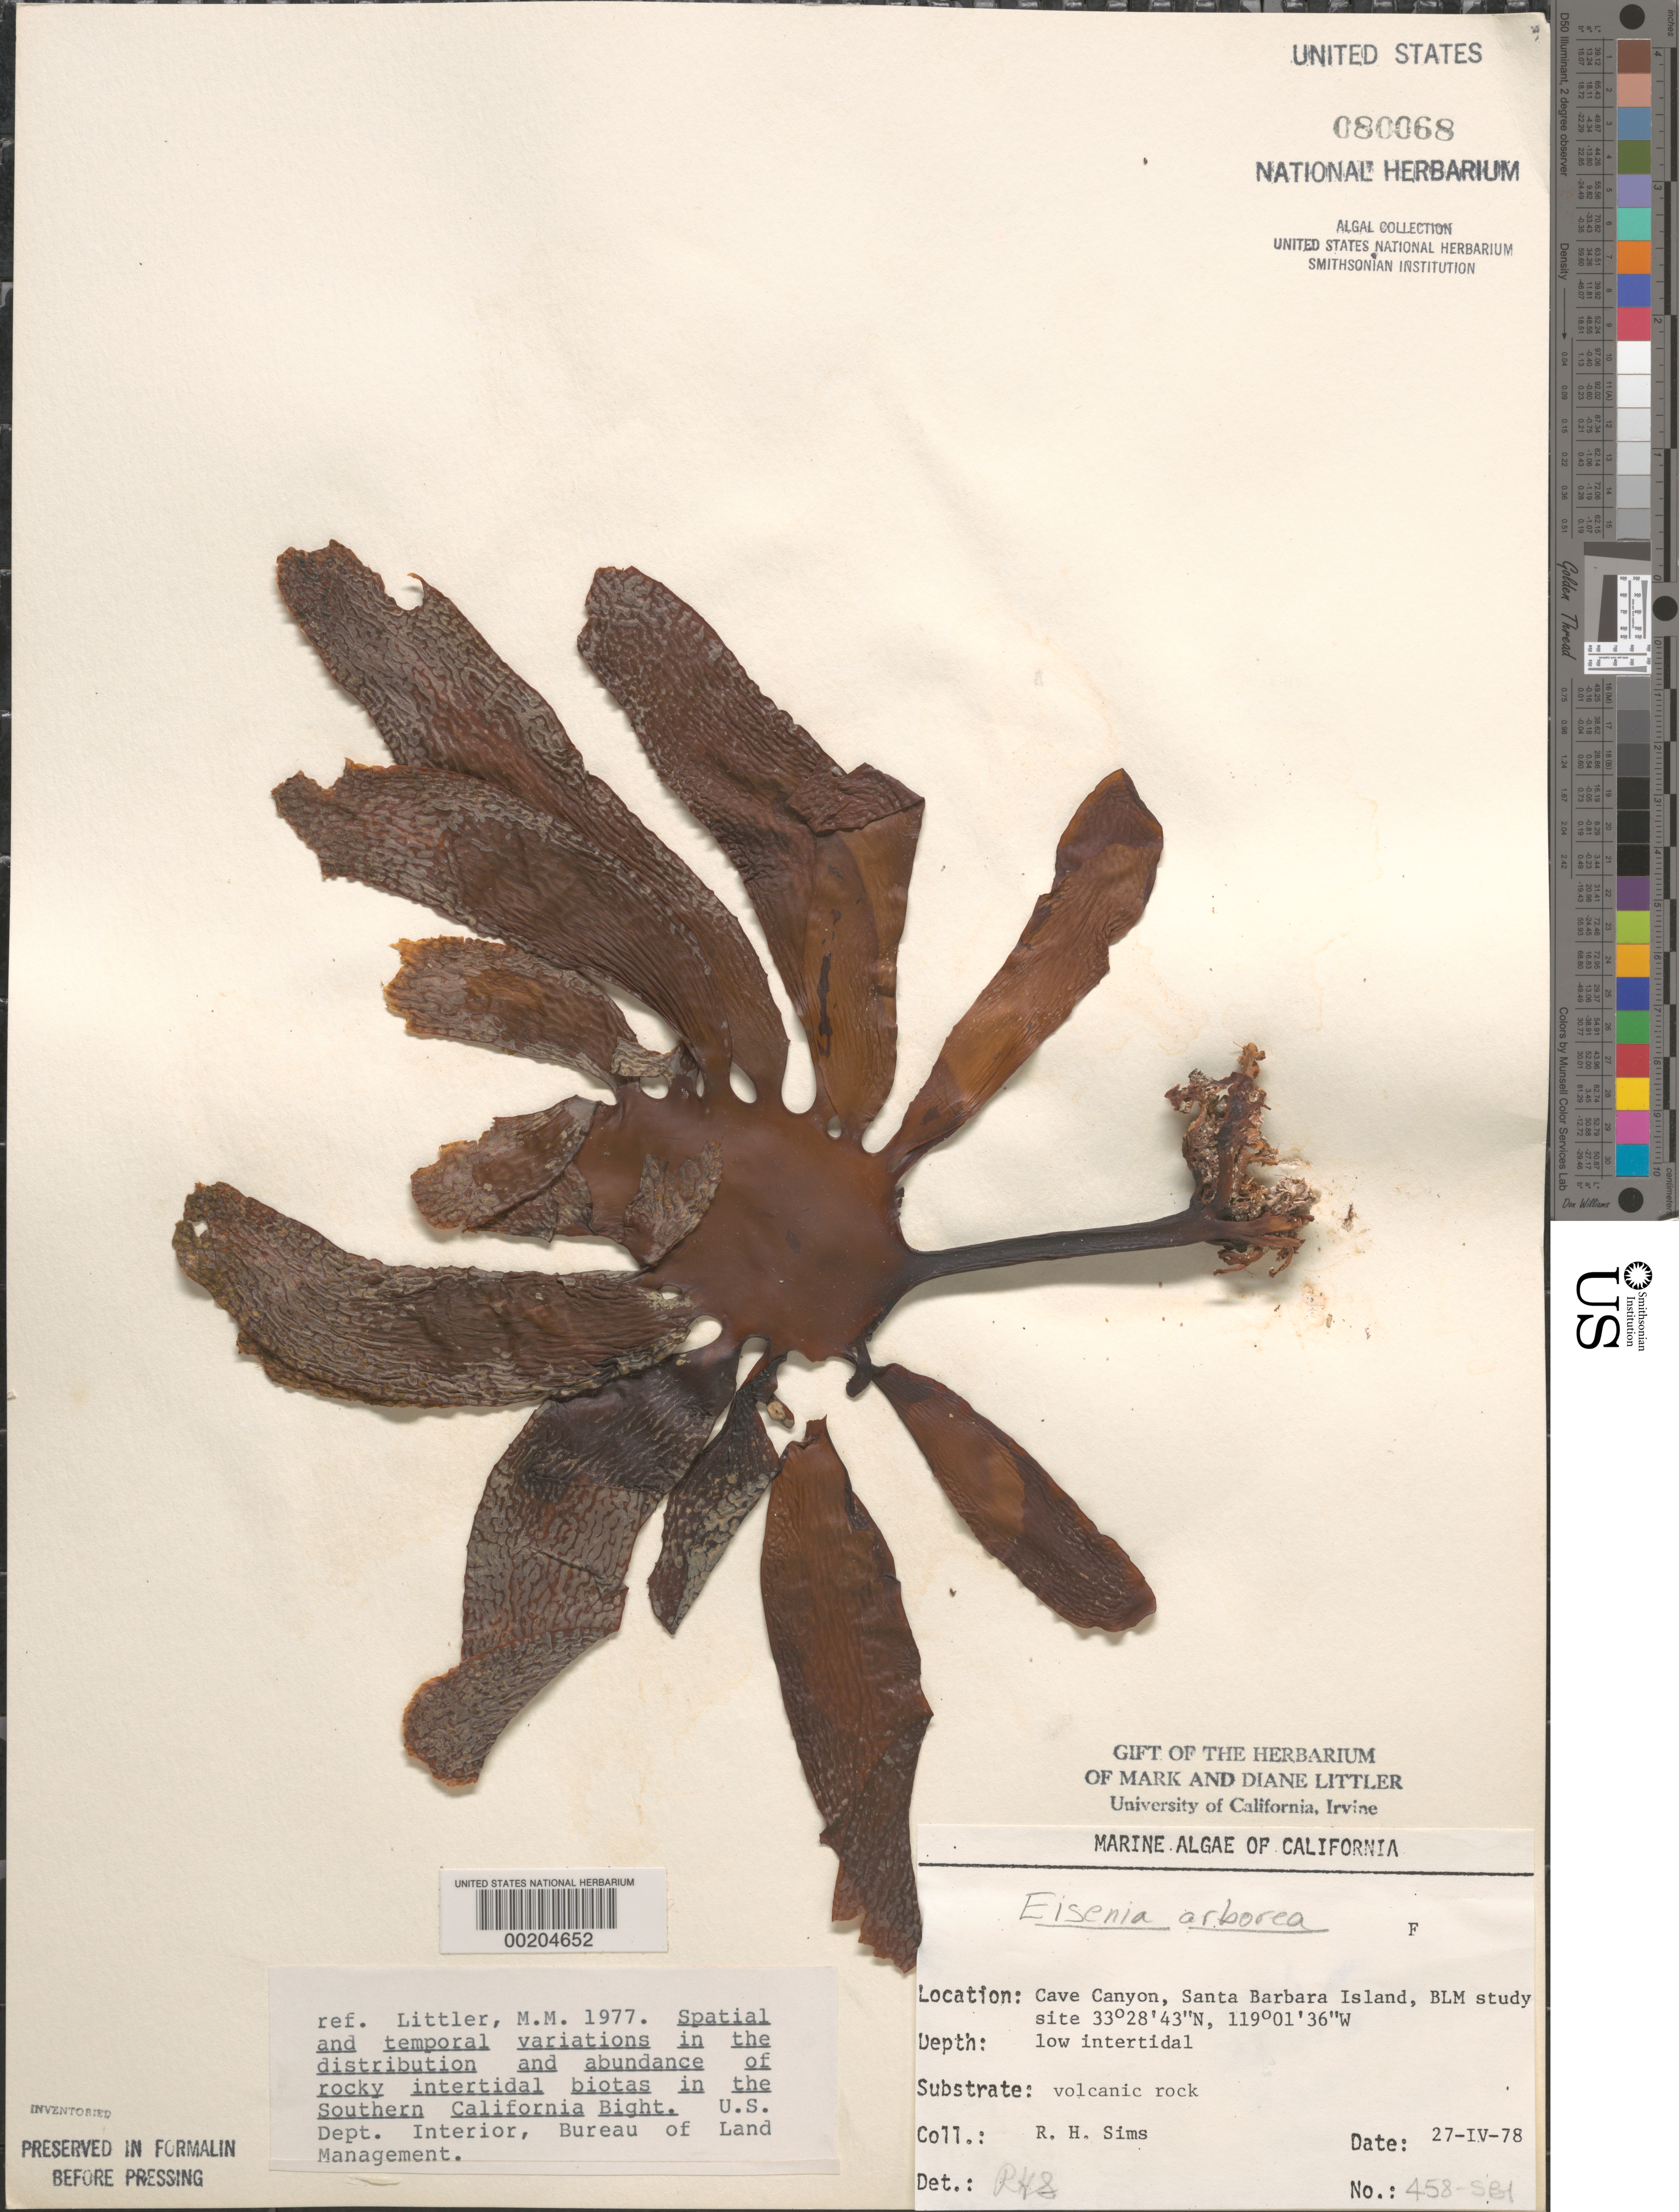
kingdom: Chromista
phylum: Ochrophyta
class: Phaeophyceae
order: Laminariales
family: Lessoniaceae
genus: Eisenia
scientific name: Eisenia arborea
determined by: Sims, Robert H.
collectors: R. H. Sims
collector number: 458-sbi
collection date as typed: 27 Apr 1978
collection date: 1978-04-27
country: United States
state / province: California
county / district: Santa Barbara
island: Santa Barbara Island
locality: Cave Canyon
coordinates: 33 28' 43" N, 119 01' 36" W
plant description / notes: BLM-SOCALBIGHT Rocky Intertidal Survey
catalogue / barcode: US 80068